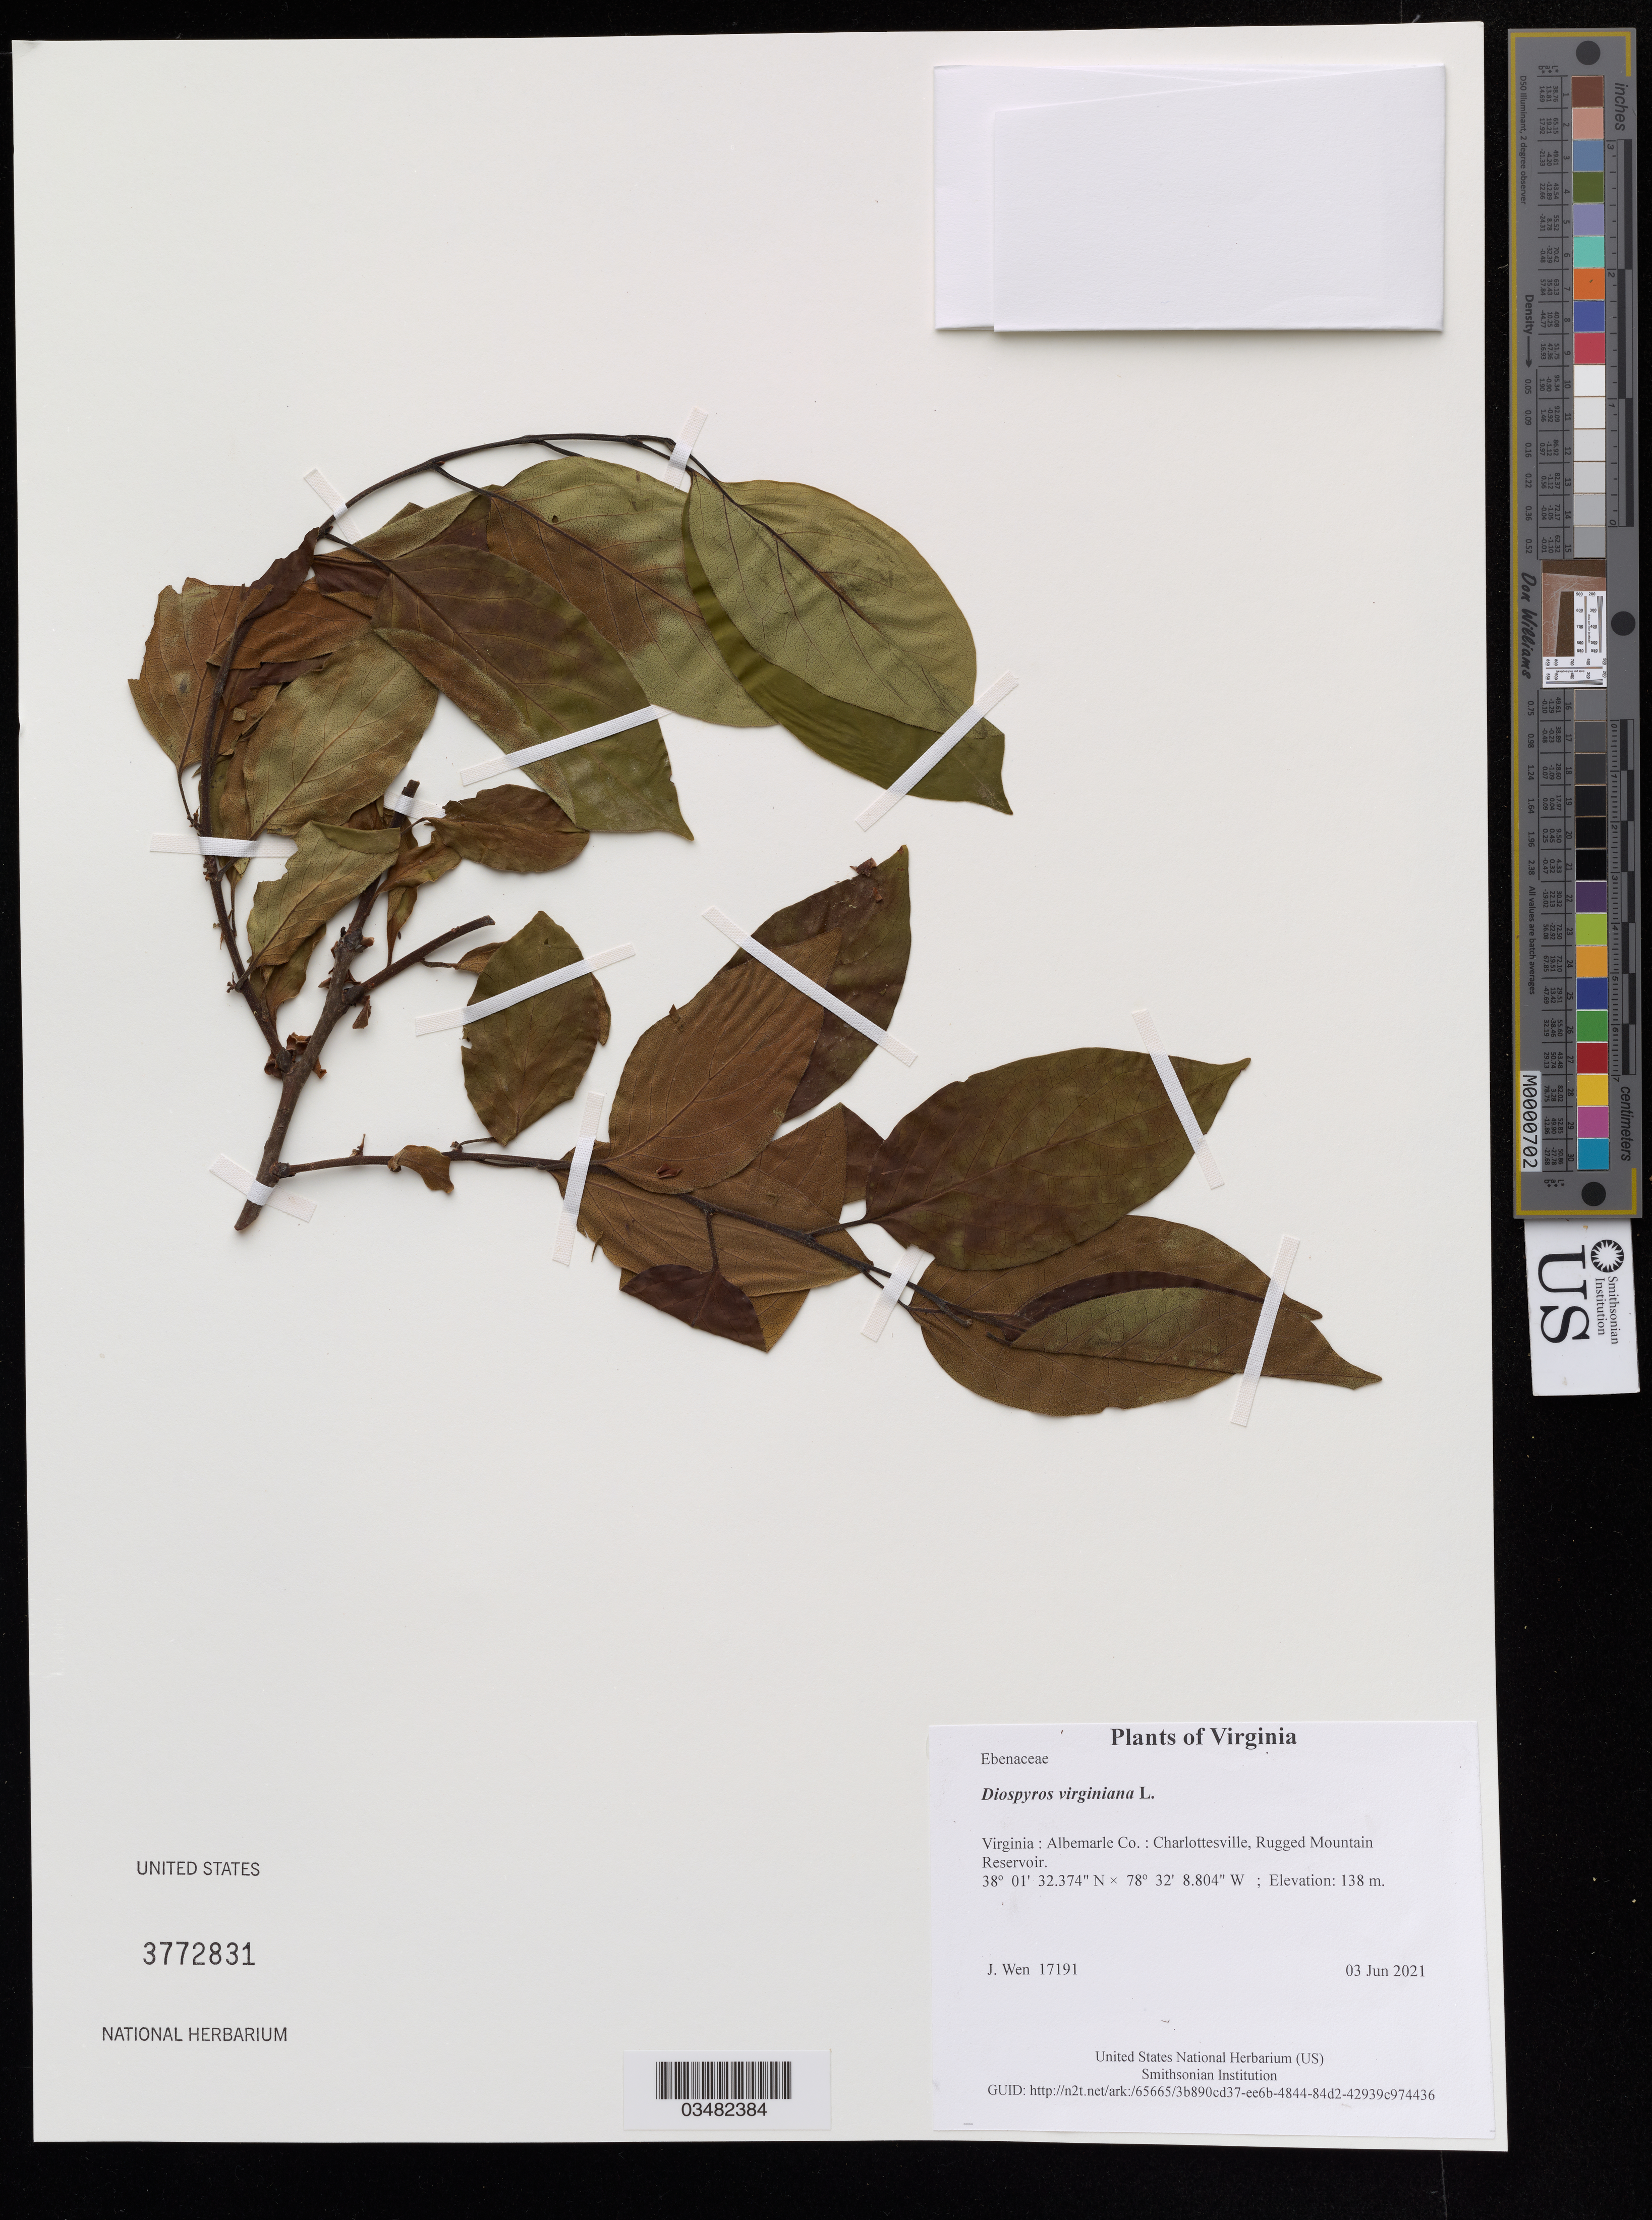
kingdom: Plantae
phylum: Tracheophyta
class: Magnoliopsida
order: Ericales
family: Ebenaceae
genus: Diospyros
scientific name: Diospyros virginiana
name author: L.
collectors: J. Wen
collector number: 17191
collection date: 2021-06-03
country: United States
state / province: Virginia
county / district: Albemarle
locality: Charlottesville, Rugged Mountain Reservoir.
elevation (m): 138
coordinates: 38 01 32.374 N, 78 32 8.804 W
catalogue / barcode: US 3772831